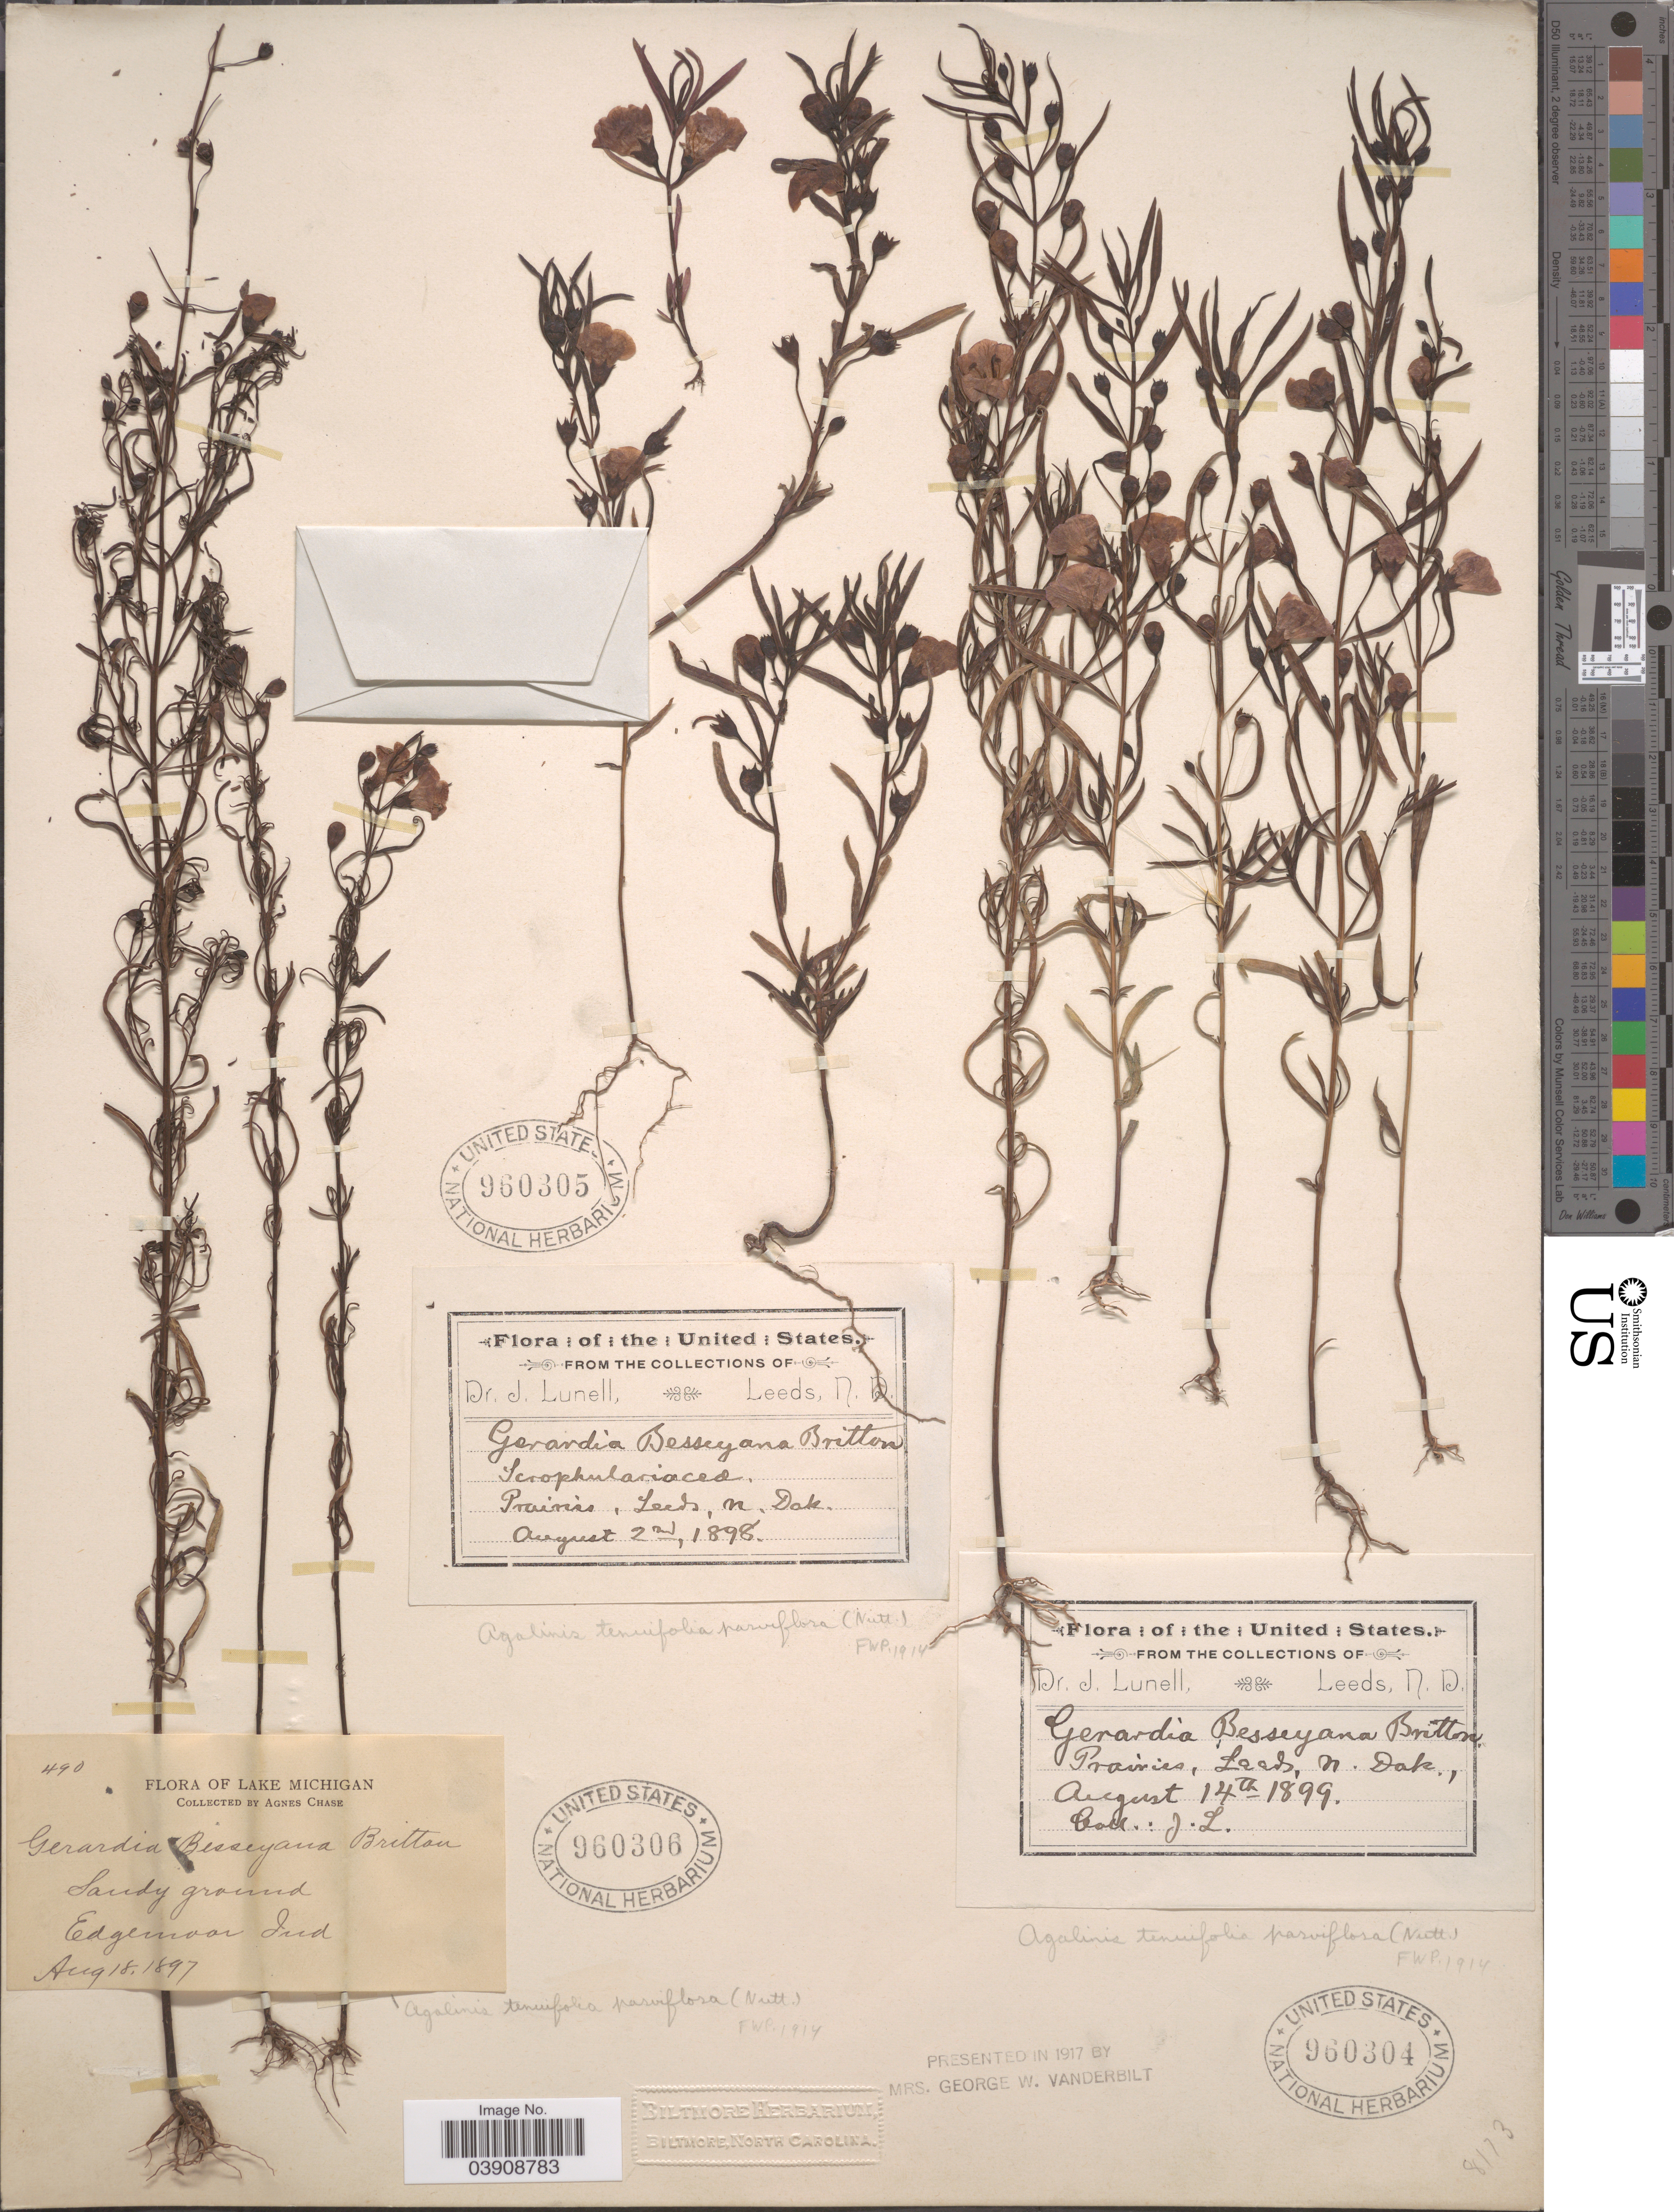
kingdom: Plantae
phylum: Tracheophyta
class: Magnoliopsida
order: Lamiales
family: Orobanchaceae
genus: Agalinis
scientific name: Agalinis tenuifolia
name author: (Vahl) Raf.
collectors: J. Lunell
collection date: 1899-08-14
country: United States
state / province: North Dakota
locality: Prairies, Leeds.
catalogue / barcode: US 960304-3